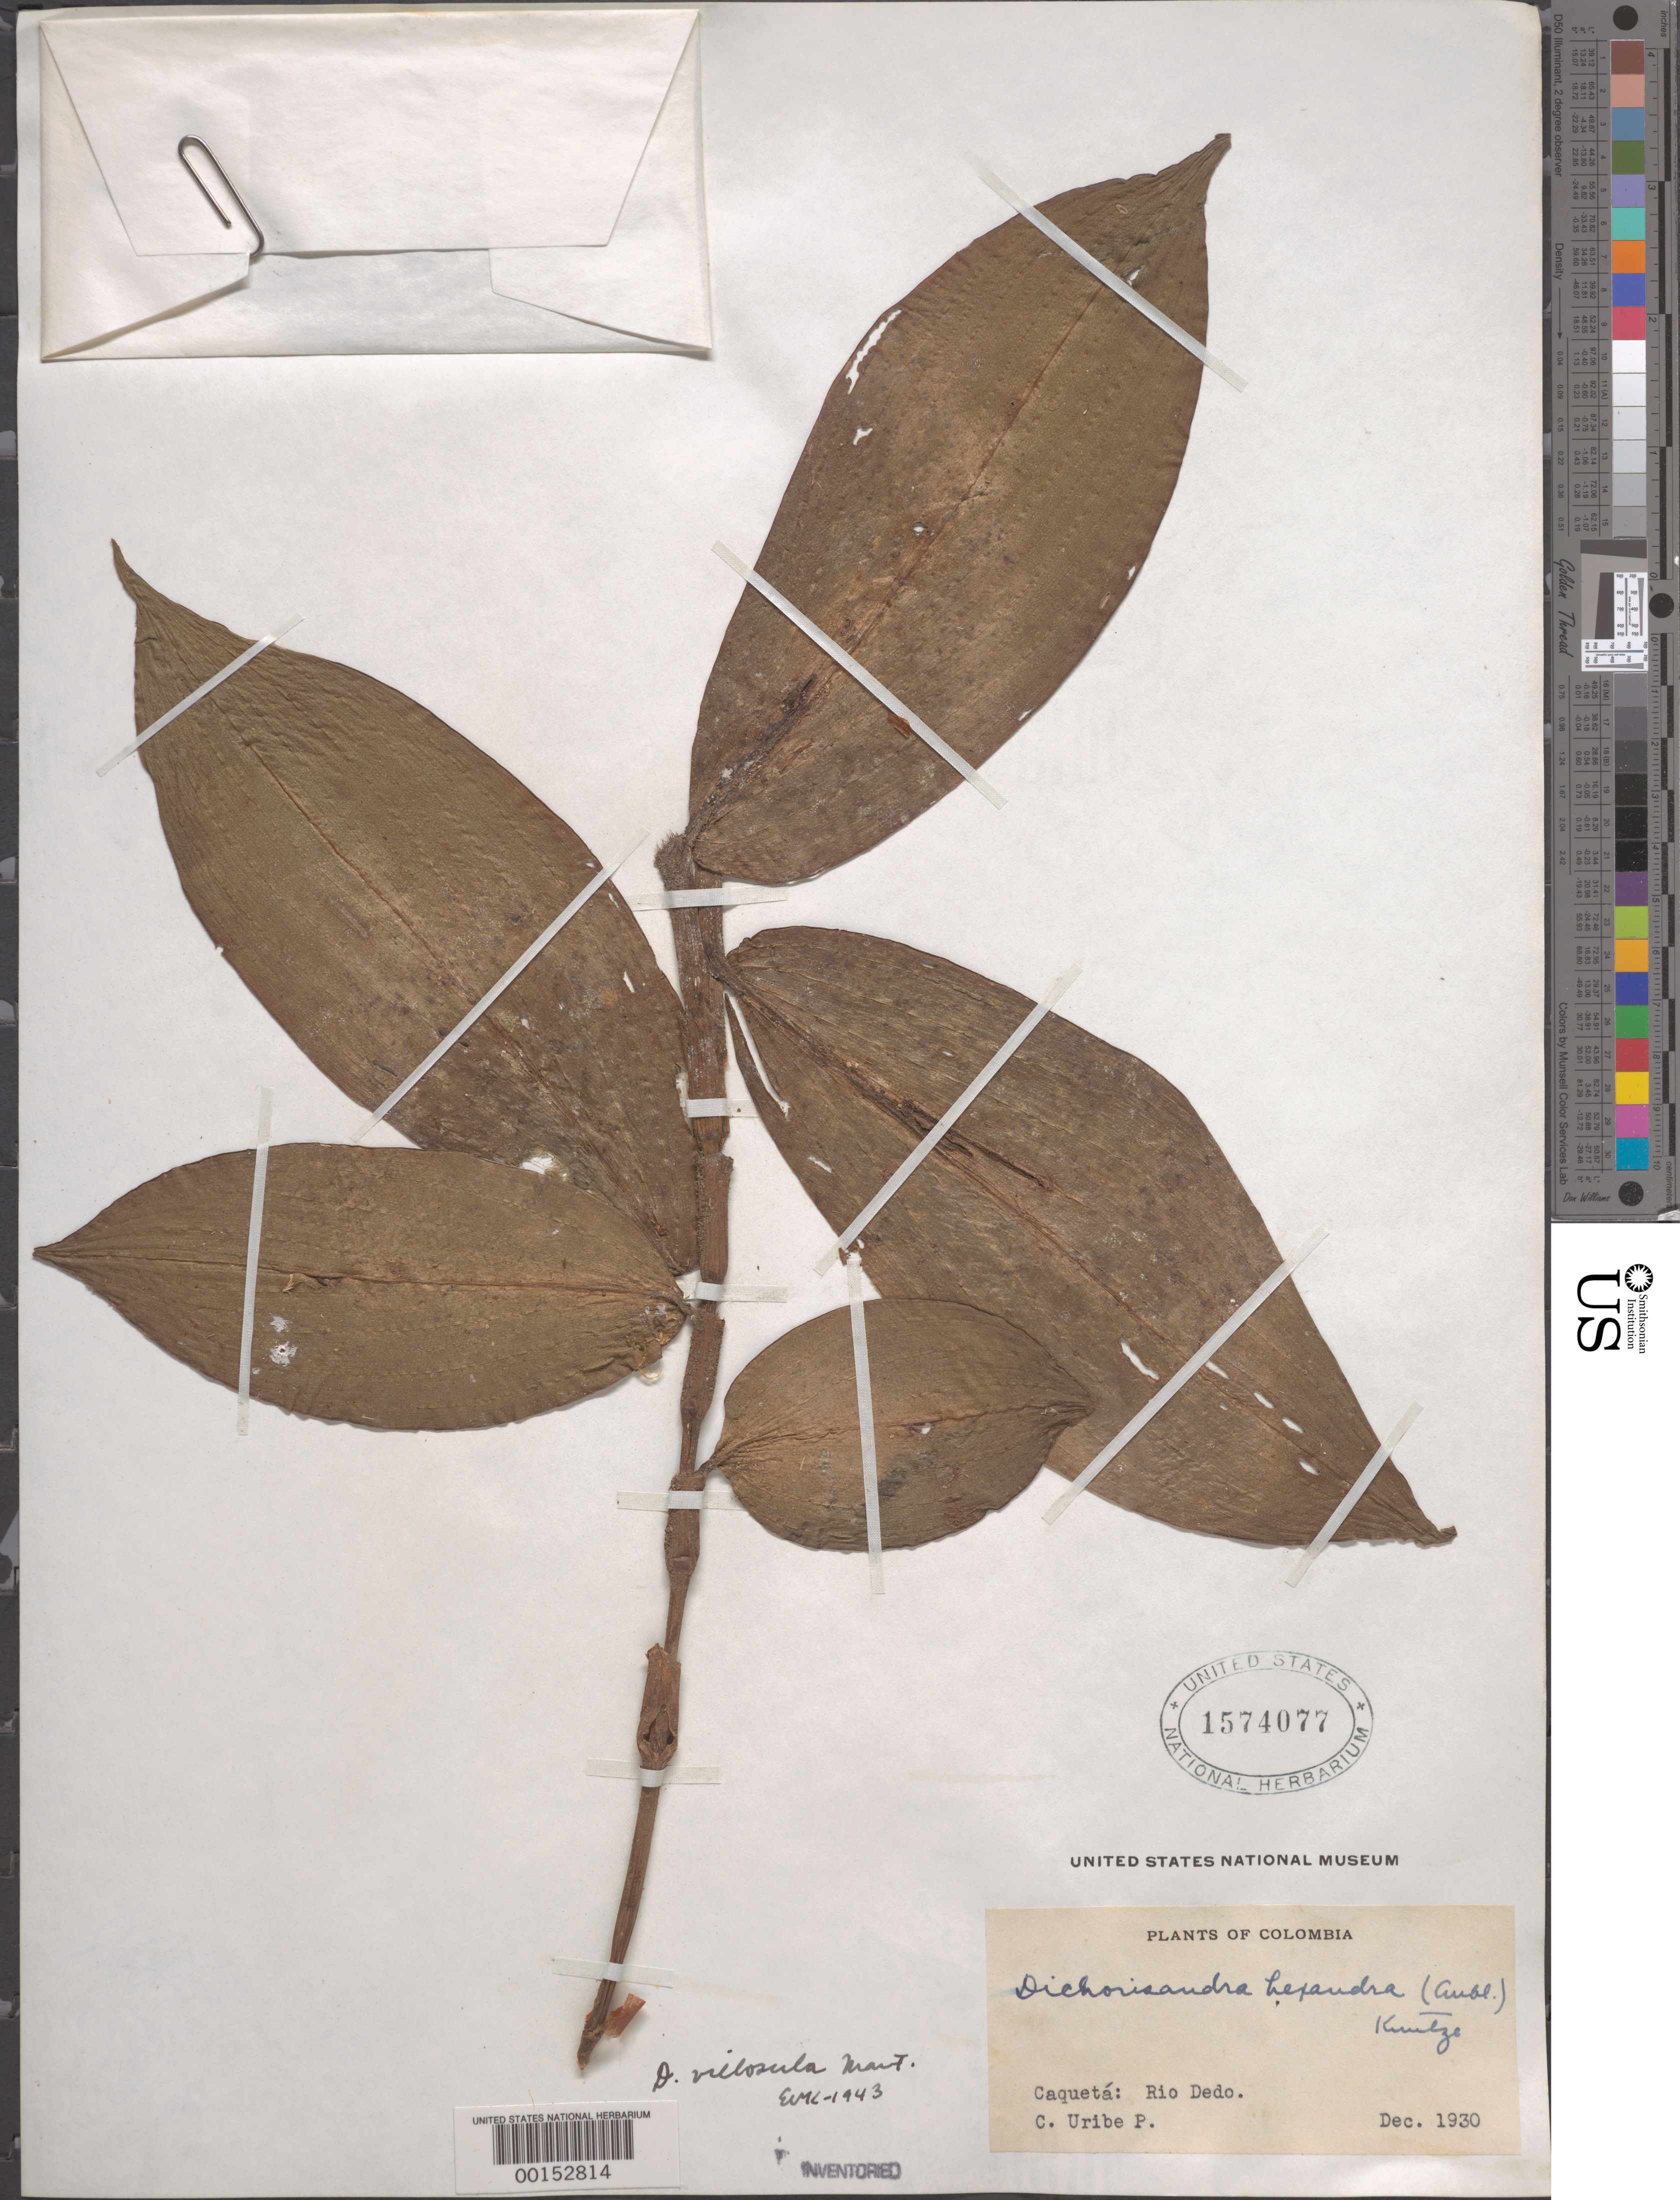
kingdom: Plantae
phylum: Tracheophyta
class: Liliopsida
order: Commelinales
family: Commelinaceae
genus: Dichorisandra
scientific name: Dichorisandra ulei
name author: J.F. Macbr.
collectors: C. Uribe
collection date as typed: Dec 1930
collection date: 1930-12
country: Colombia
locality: Caqueta; Rio Dedo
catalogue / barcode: US 1574077